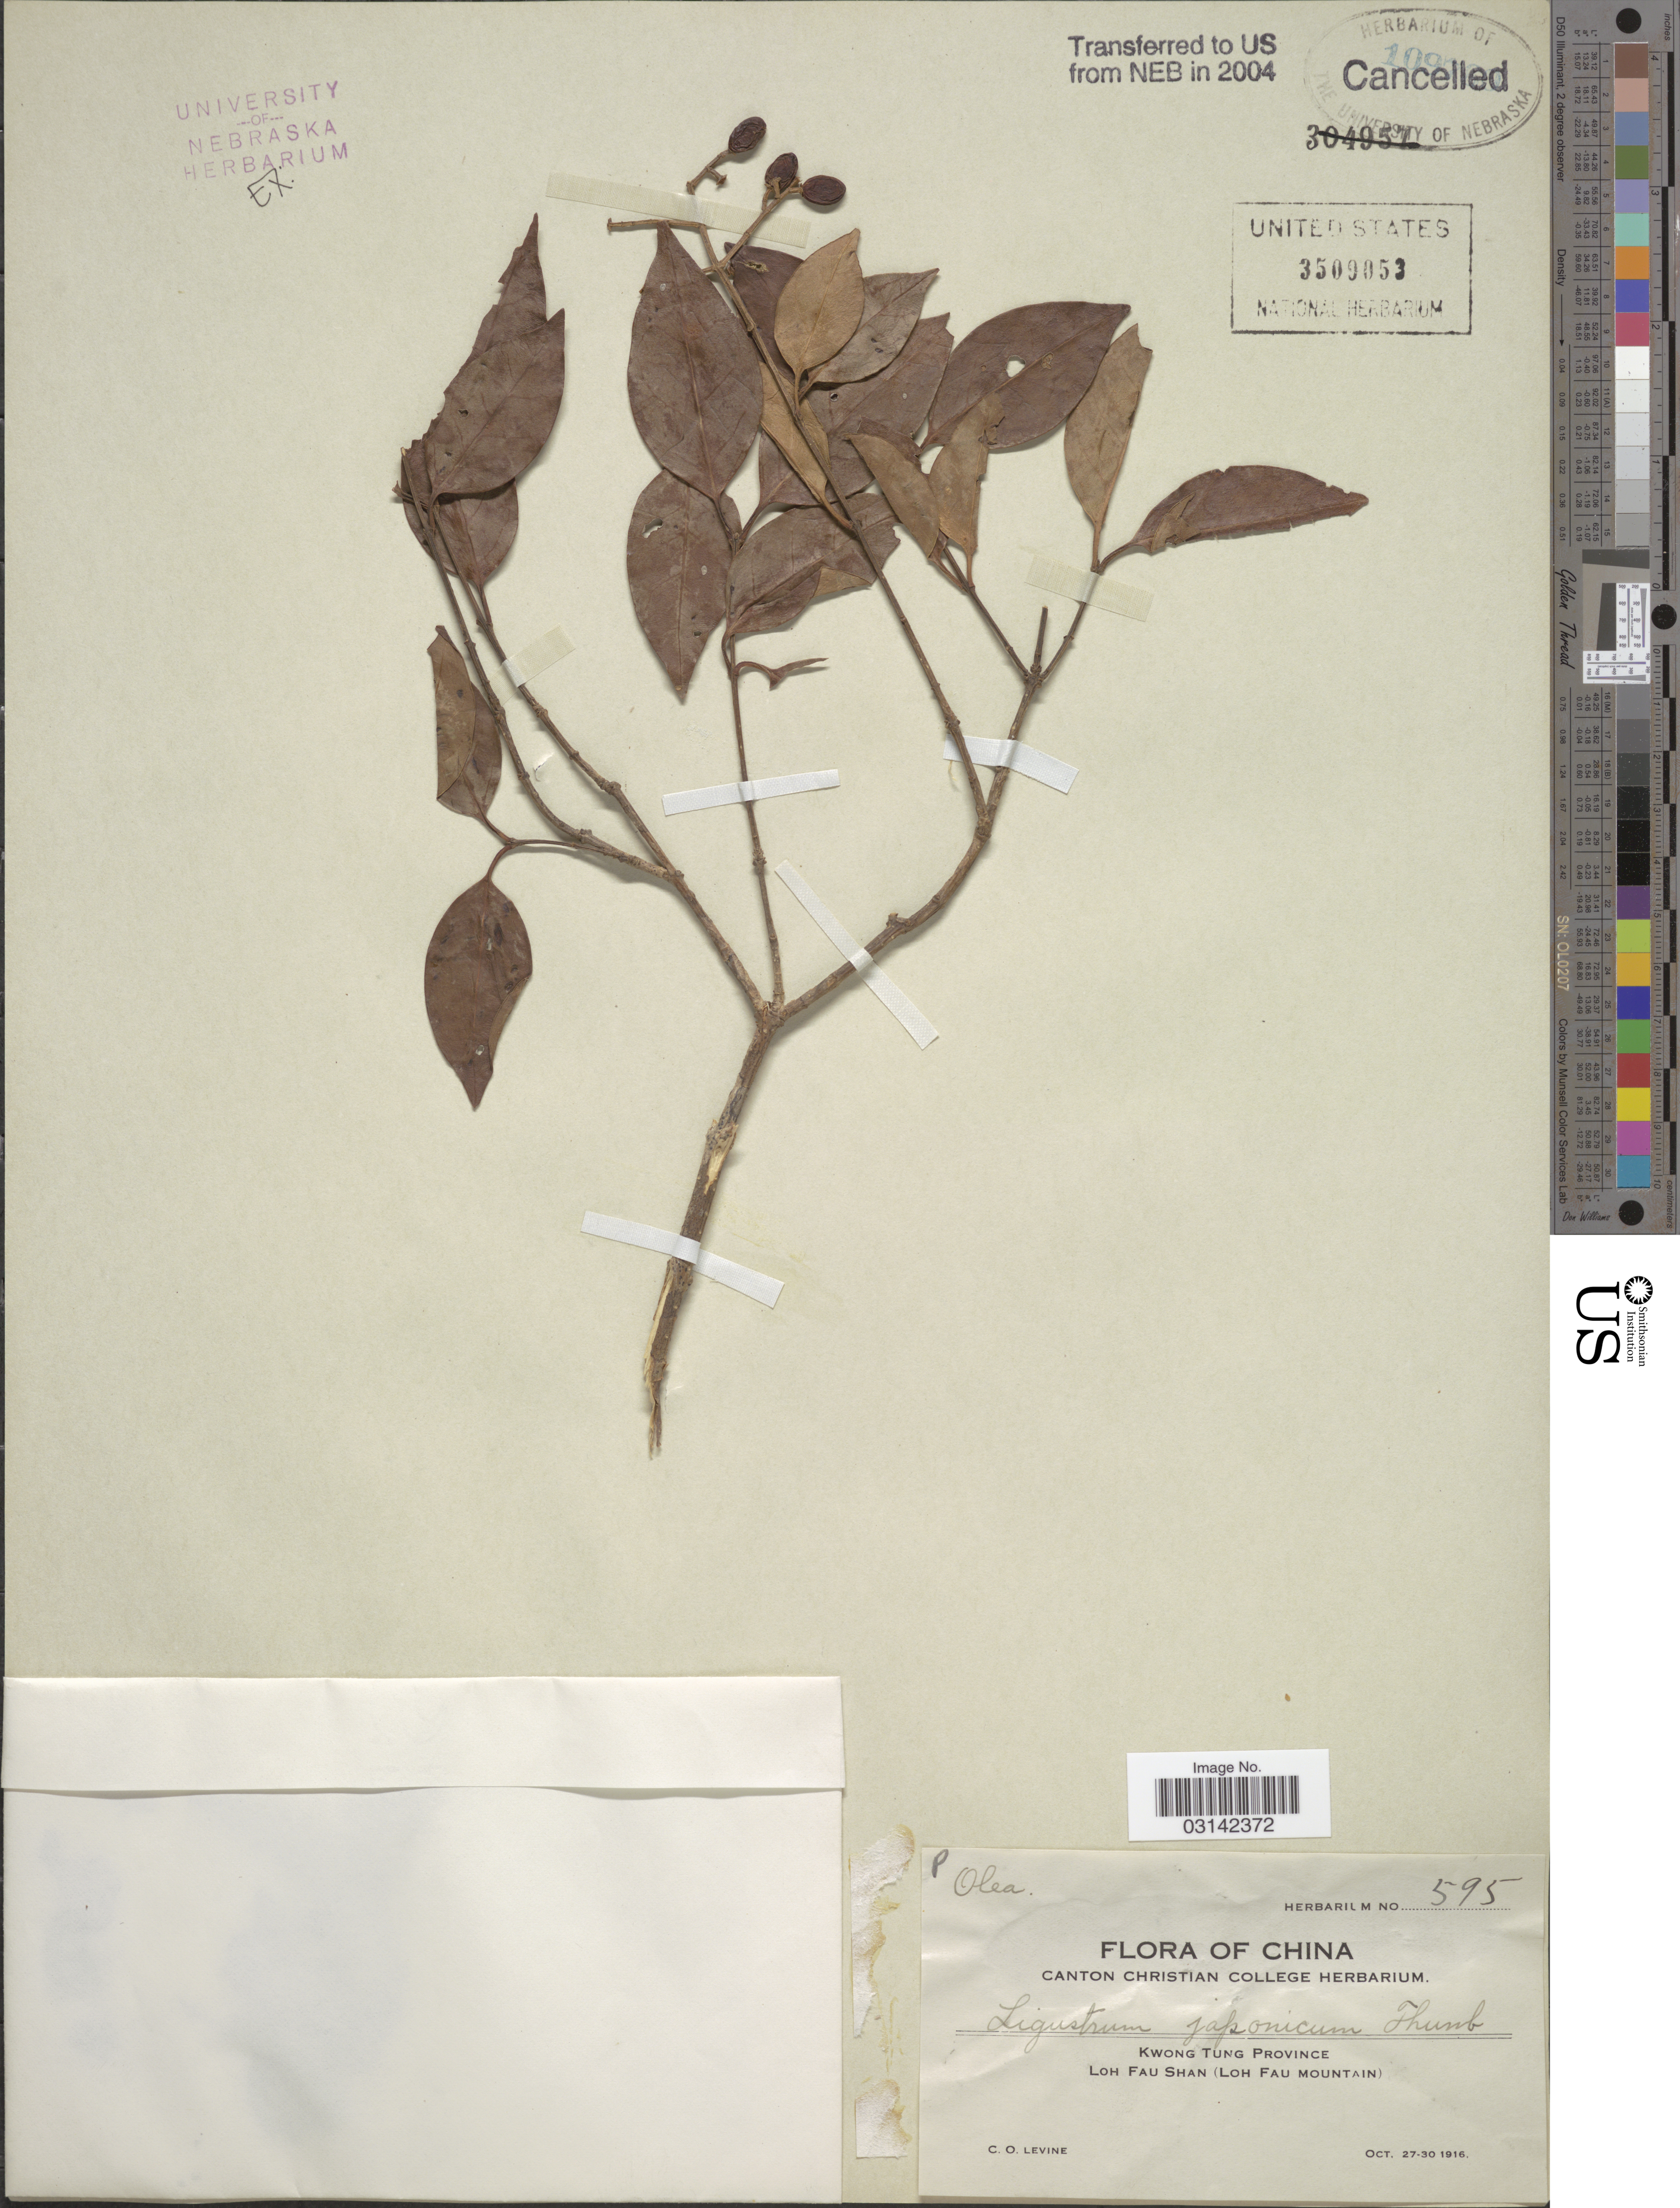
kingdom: Plantae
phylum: Tracheophyta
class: Magnoliopsida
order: Lamiales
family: Oleaceae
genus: Ligustrum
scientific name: Ligustrum japonicum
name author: Thunb.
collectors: C. O. Levine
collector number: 595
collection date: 1916-10-27/1916-10-30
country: China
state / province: Guangdong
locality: Kwong Tung Province. Loh Fau Shan (Loh Fau Mountain).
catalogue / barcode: US 3509053